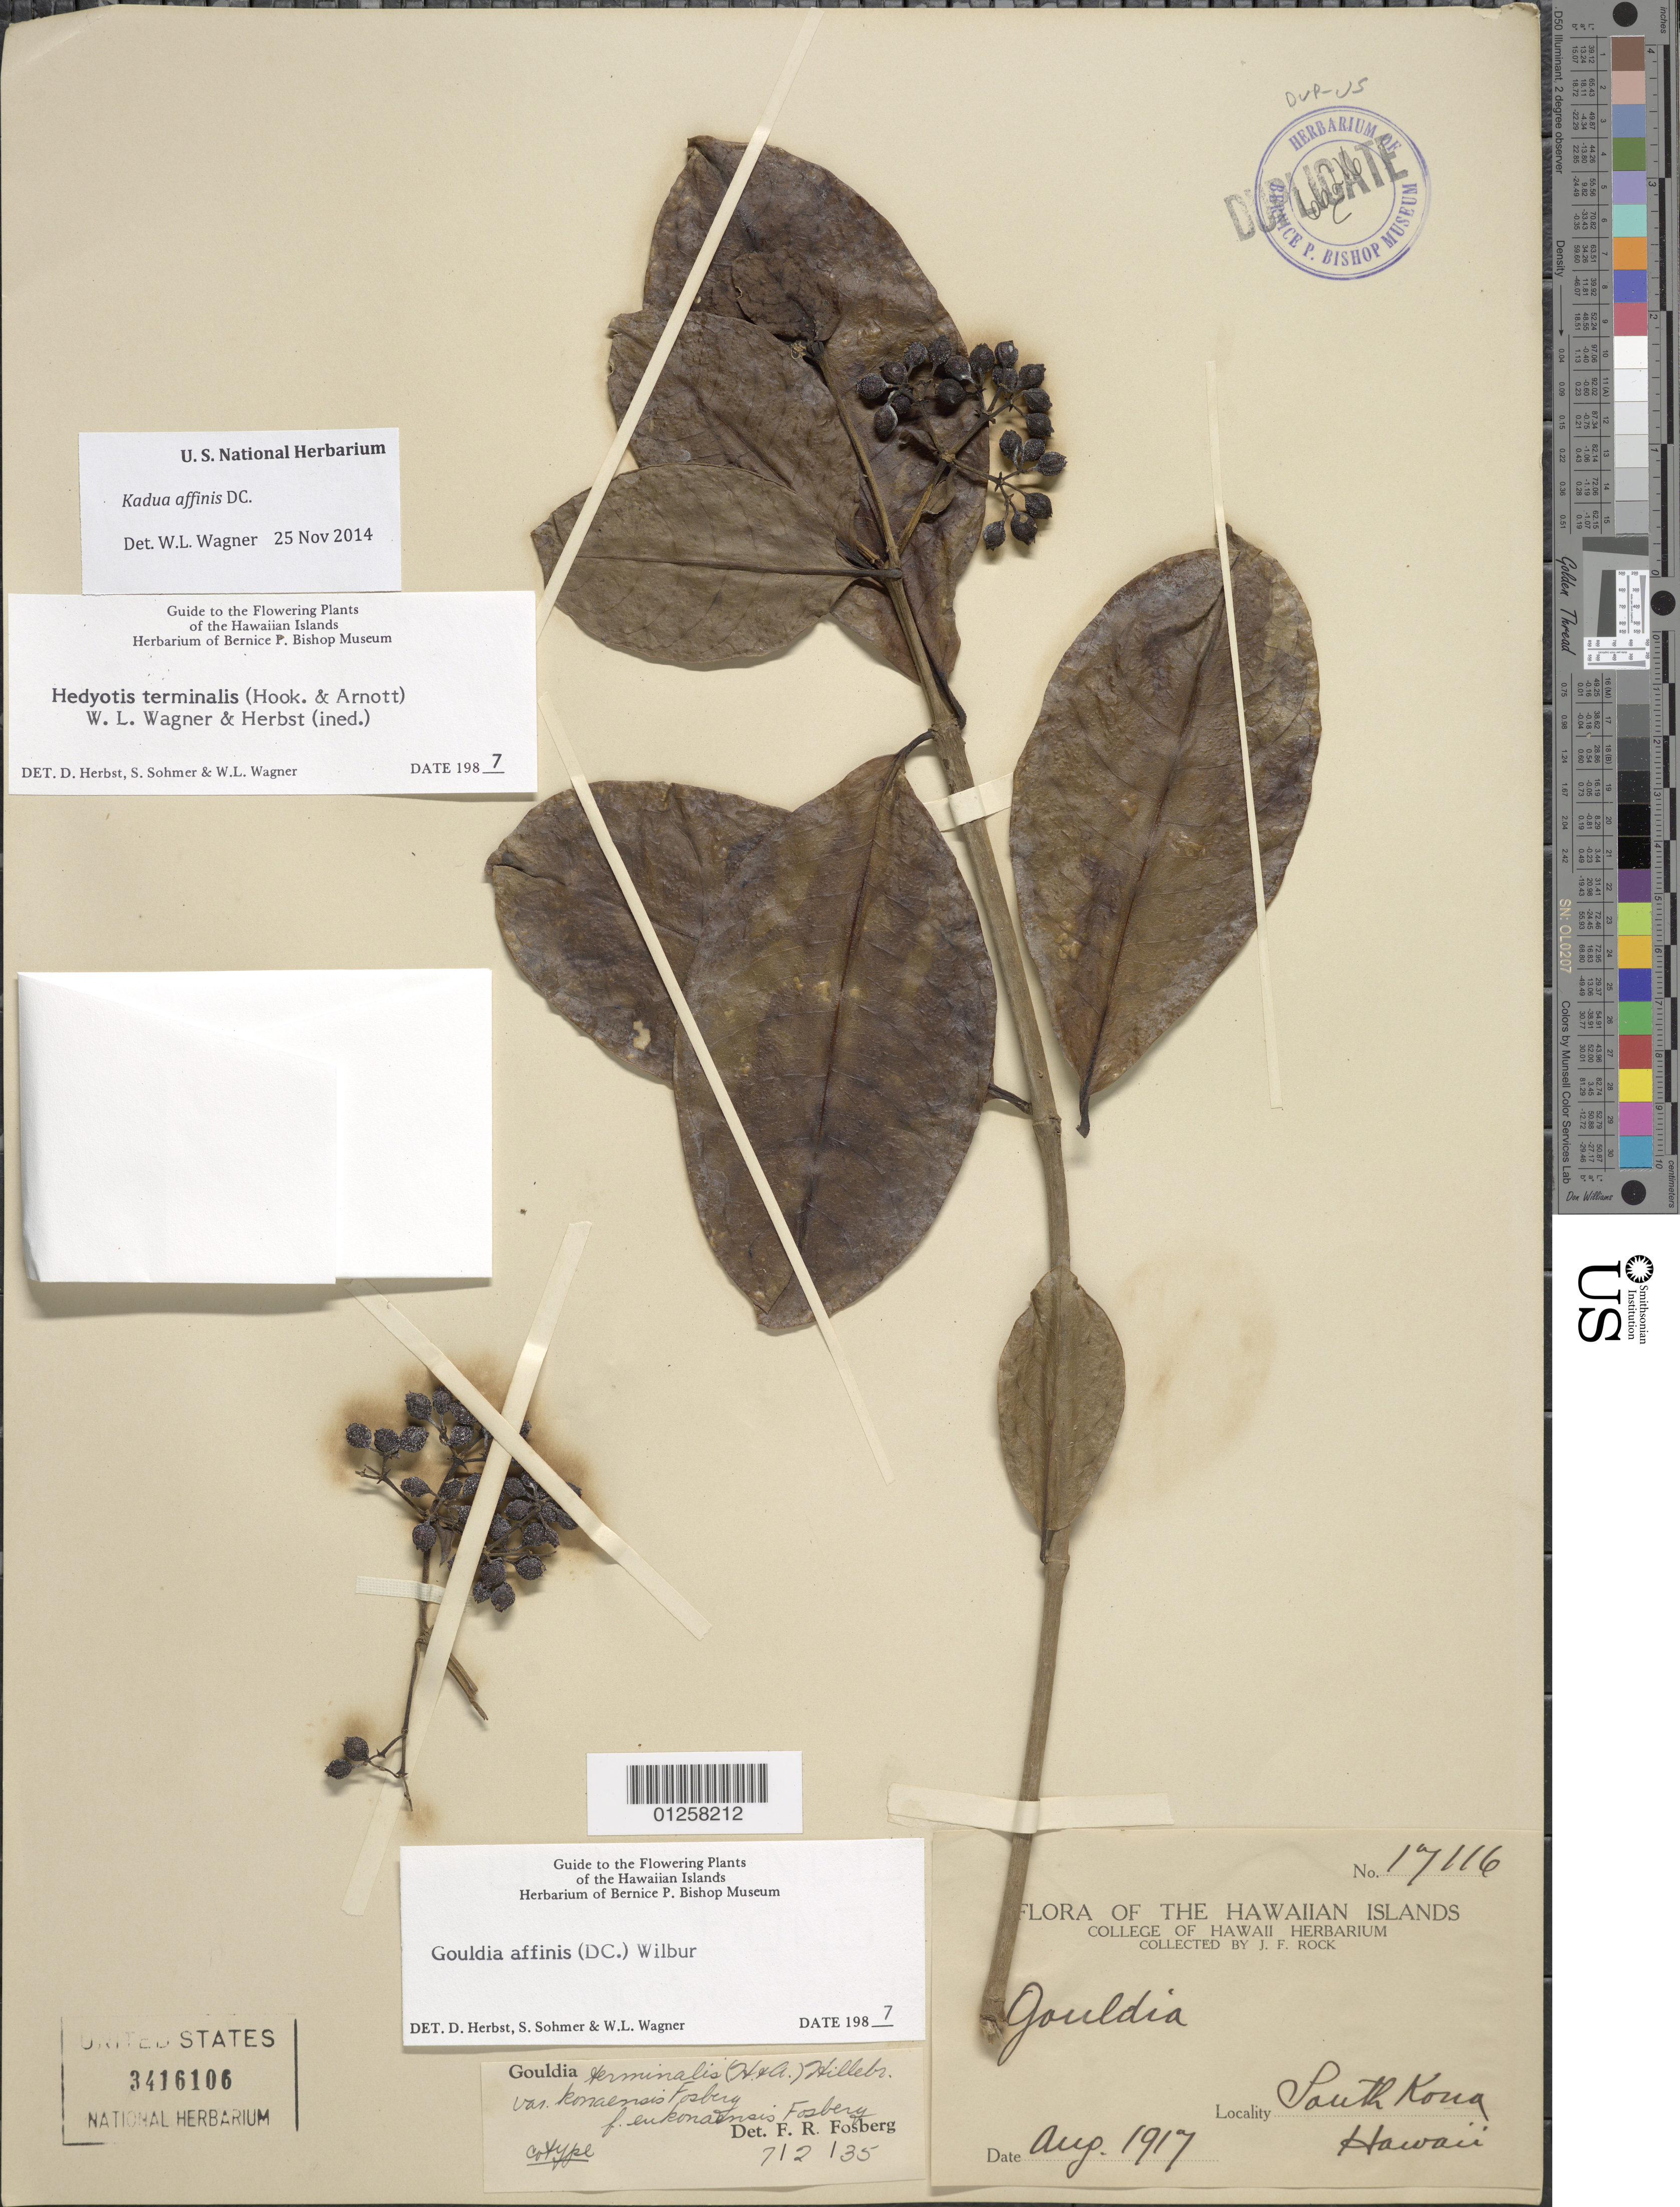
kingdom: Plantae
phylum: Tracheophyta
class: Magnoliopsida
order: Gentianales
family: Rubiaceae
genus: Kadua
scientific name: Kadua affinis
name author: DC.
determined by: Wagner, W. L., (BOT), Smithsonian Institution - National Museum of Natural History (UNITED STATES)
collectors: J. F. Rock, Giffard & -. Holmes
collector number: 17116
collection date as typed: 0 Aug 1917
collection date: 1917-08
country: United States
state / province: Hawaii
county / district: Hawaii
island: Hawaii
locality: South Kona.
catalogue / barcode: US 3416106